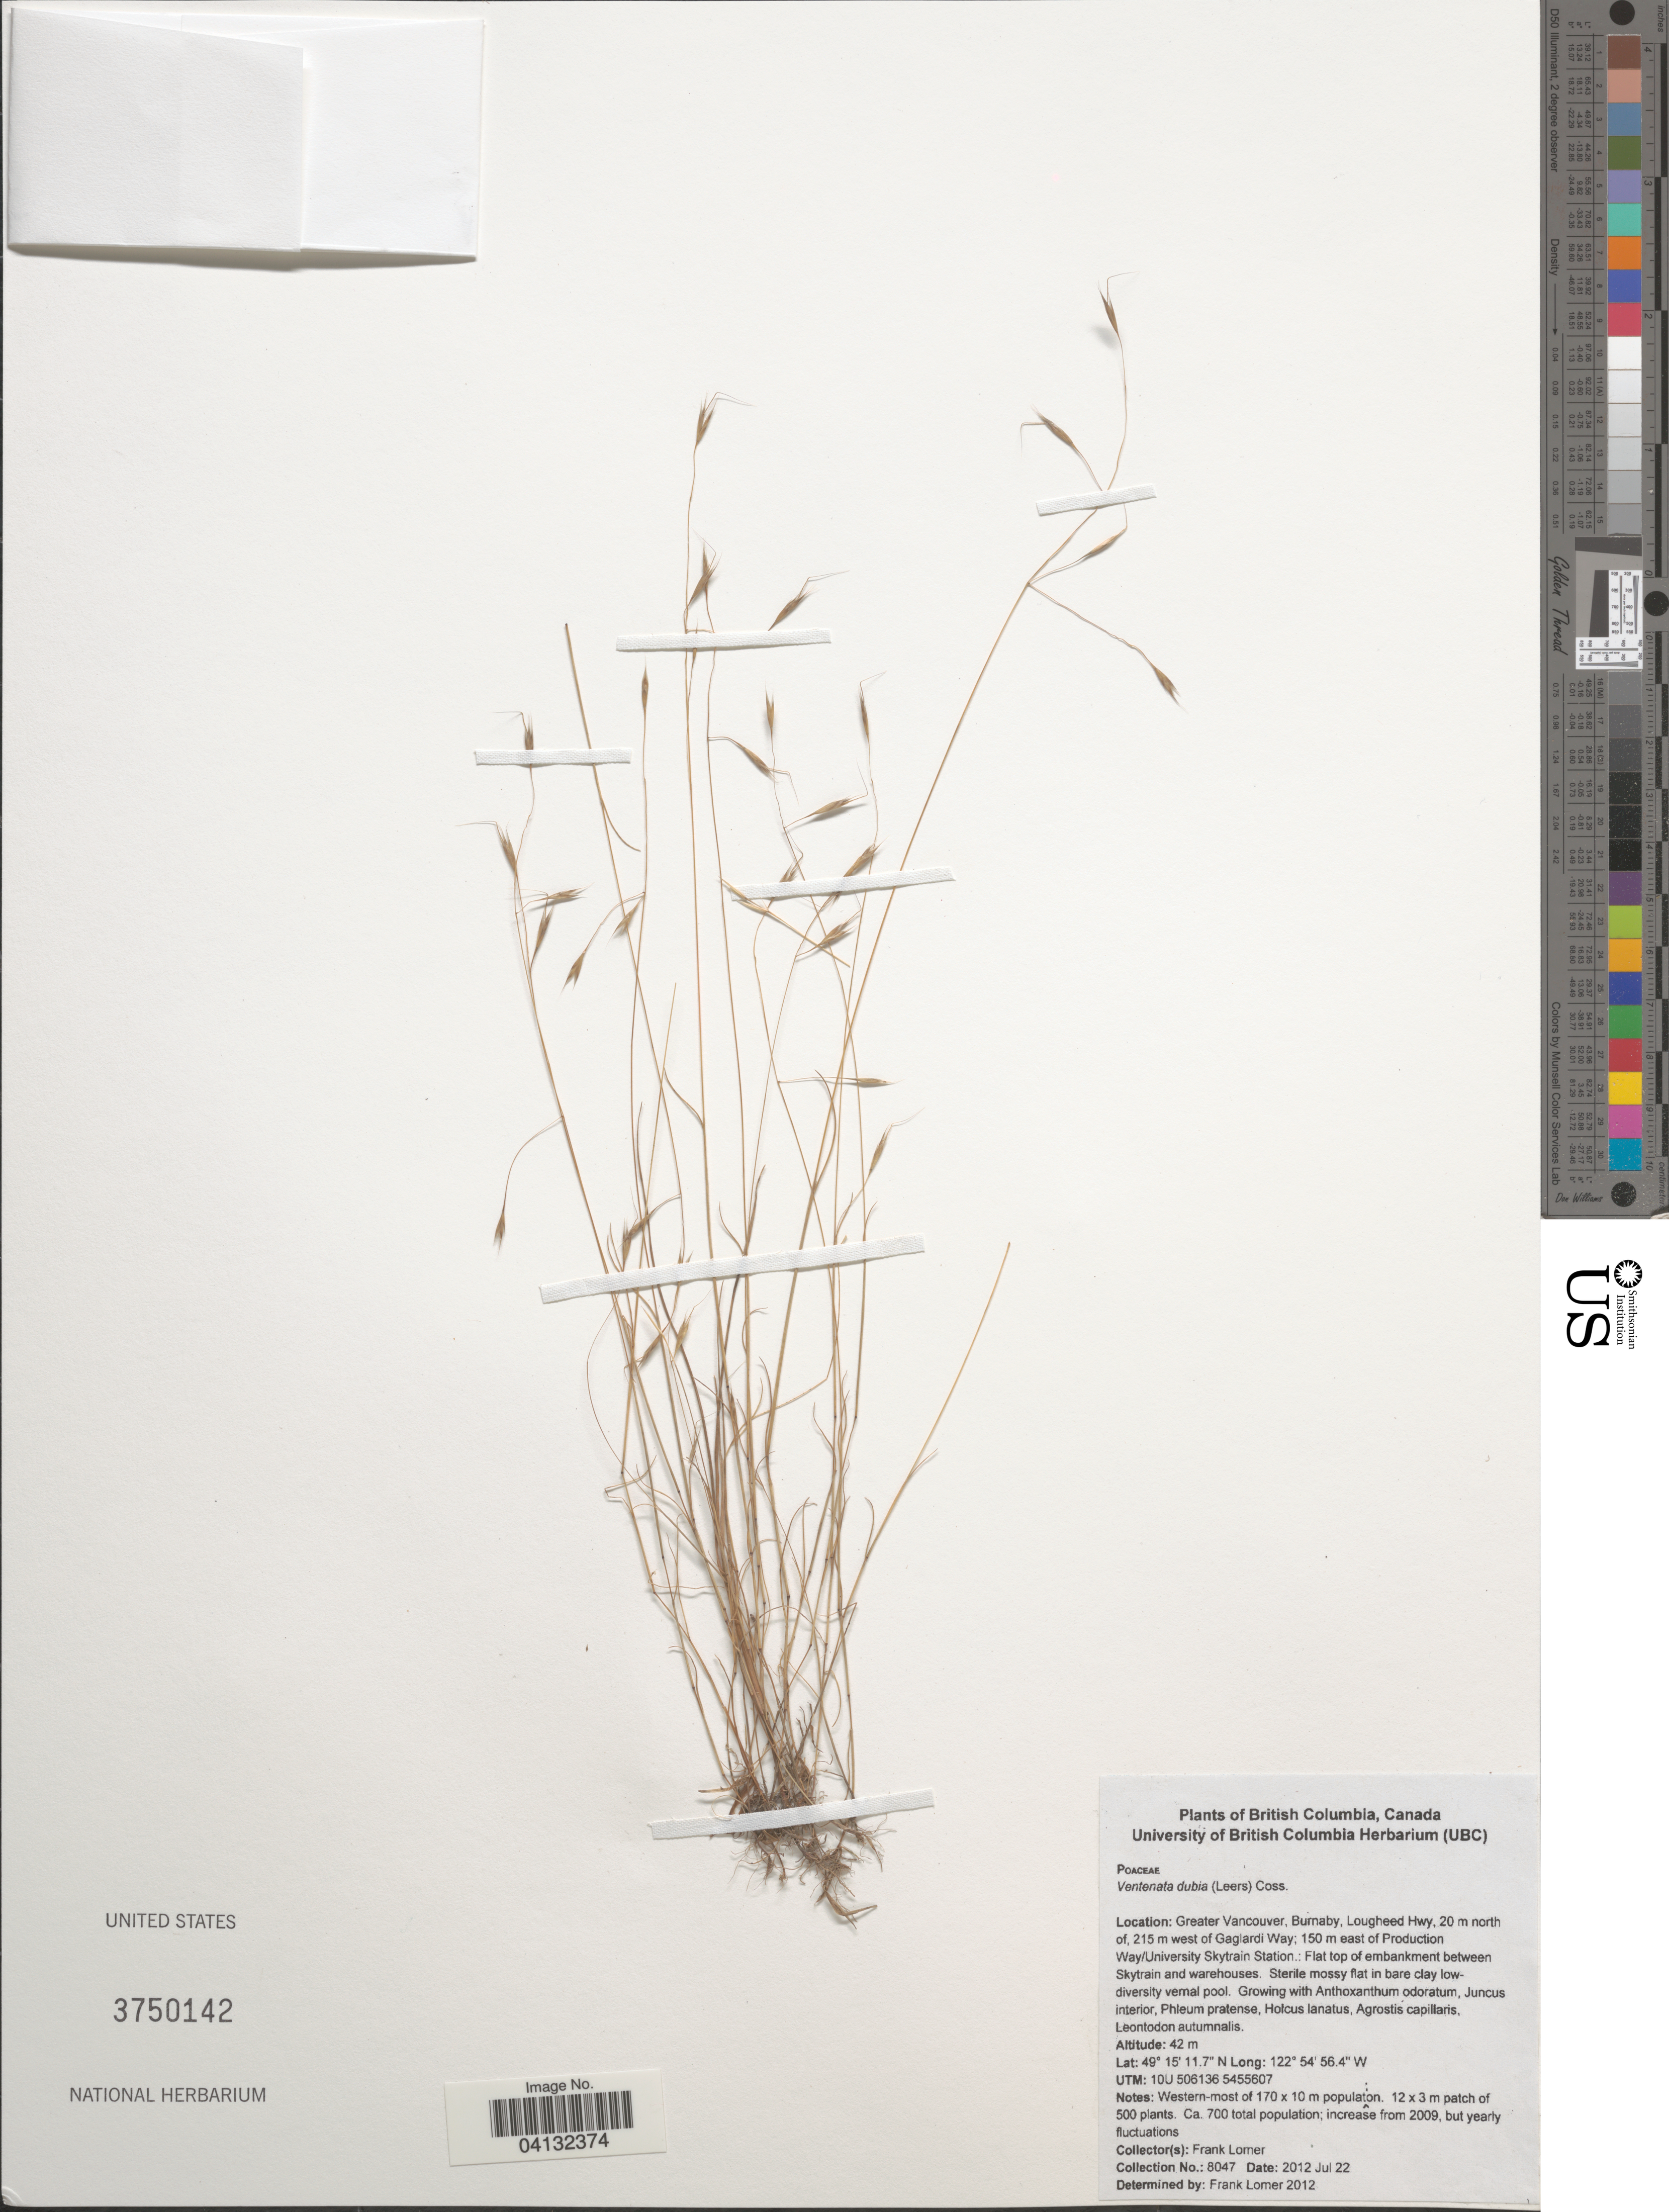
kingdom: Plantae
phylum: Tracheophyta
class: Liliopsida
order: Poales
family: Poaceae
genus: Ventenata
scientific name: Ventenata dubia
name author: (Leers) Coss.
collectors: F. Lomer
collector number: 8047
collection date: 2012-07-22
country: Canada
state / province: British Columbia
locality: Greater Vancouver, Burnaby, Lougheed Hwy, 20 m north of, 215 m west of Gaglardi Way; 150 m east of Production Way/University Skytrain Station.: Flat top of embankment between Skytrain and warehouses. UTM: 10U 506136 5455607.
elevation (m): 42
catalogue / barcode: US 3750142